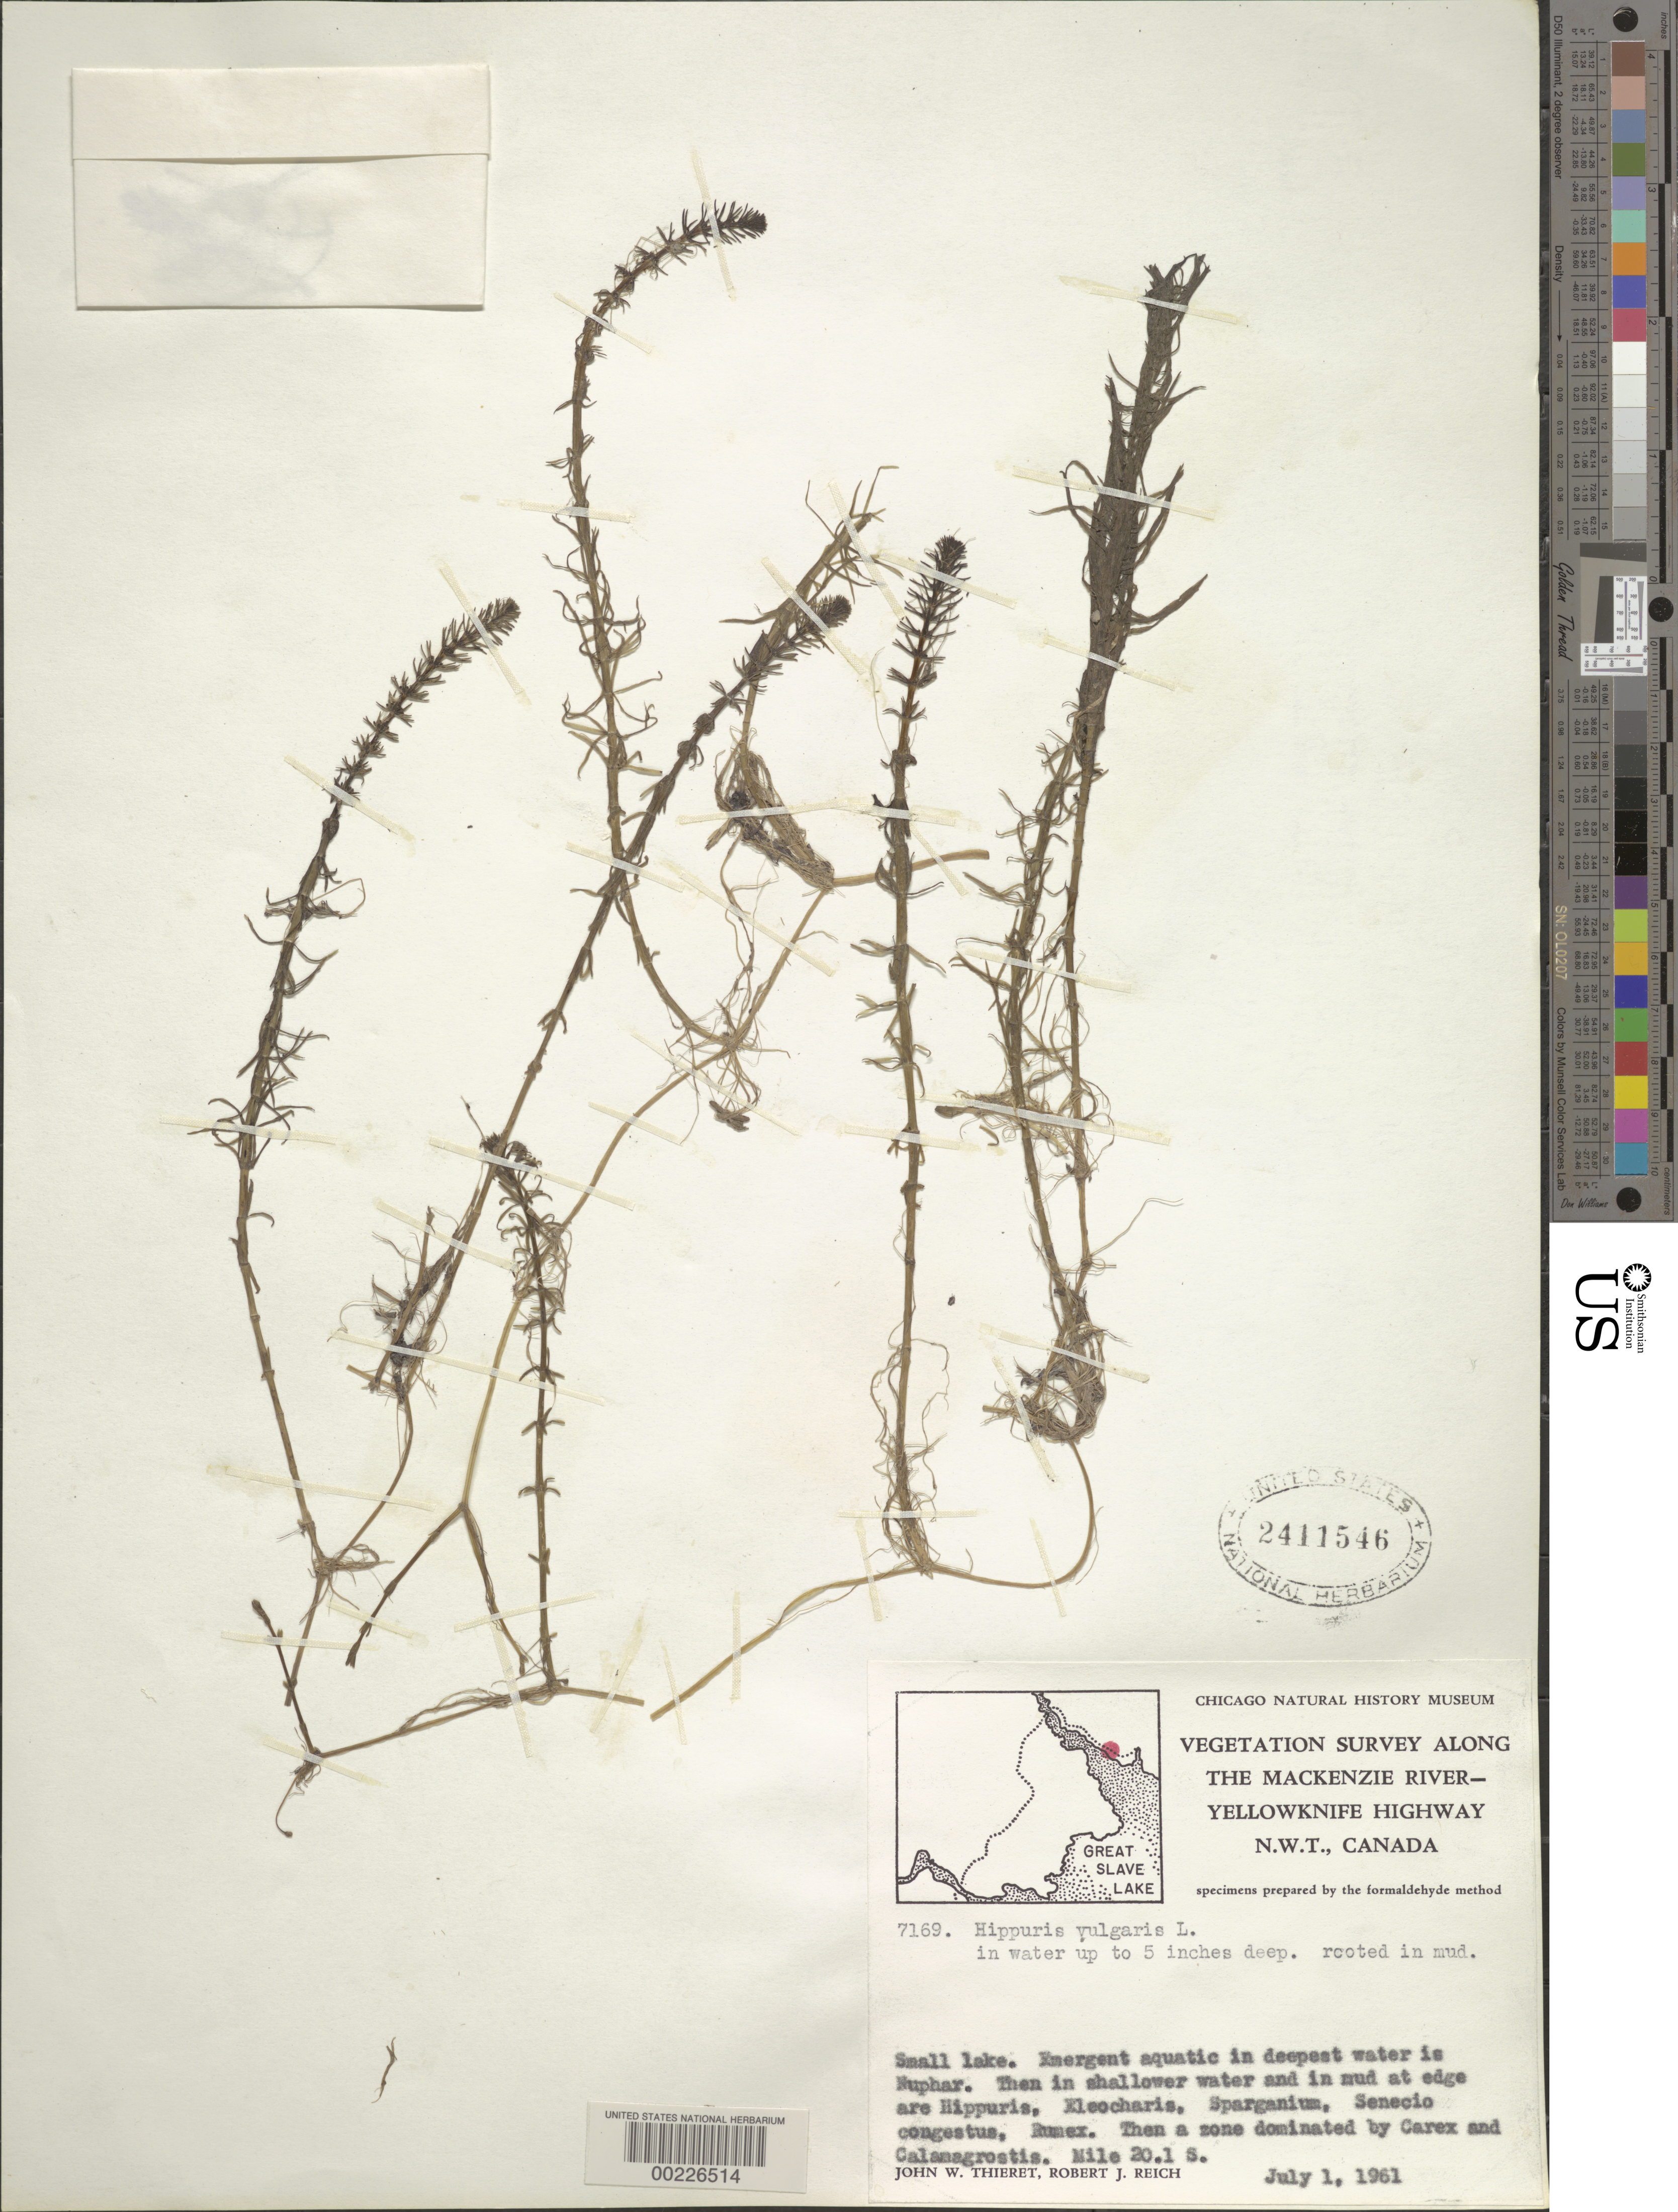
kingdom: Plantae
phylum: Tracheophyta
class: Magnoliopsida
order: Lamiales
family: Plantaginaceae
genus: Hippuris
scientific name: Hippuris vulgaris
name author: L.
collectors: J. W. Thieret & R. Reich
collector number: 7169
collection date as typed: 01 Jul 1961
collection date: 1961-07-01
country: Canada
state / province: Northwest Territories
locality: Along mackenzie river-yellowknife highway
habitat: In water upto 5 inches deep; rooted in mud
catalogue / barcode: US 2411546